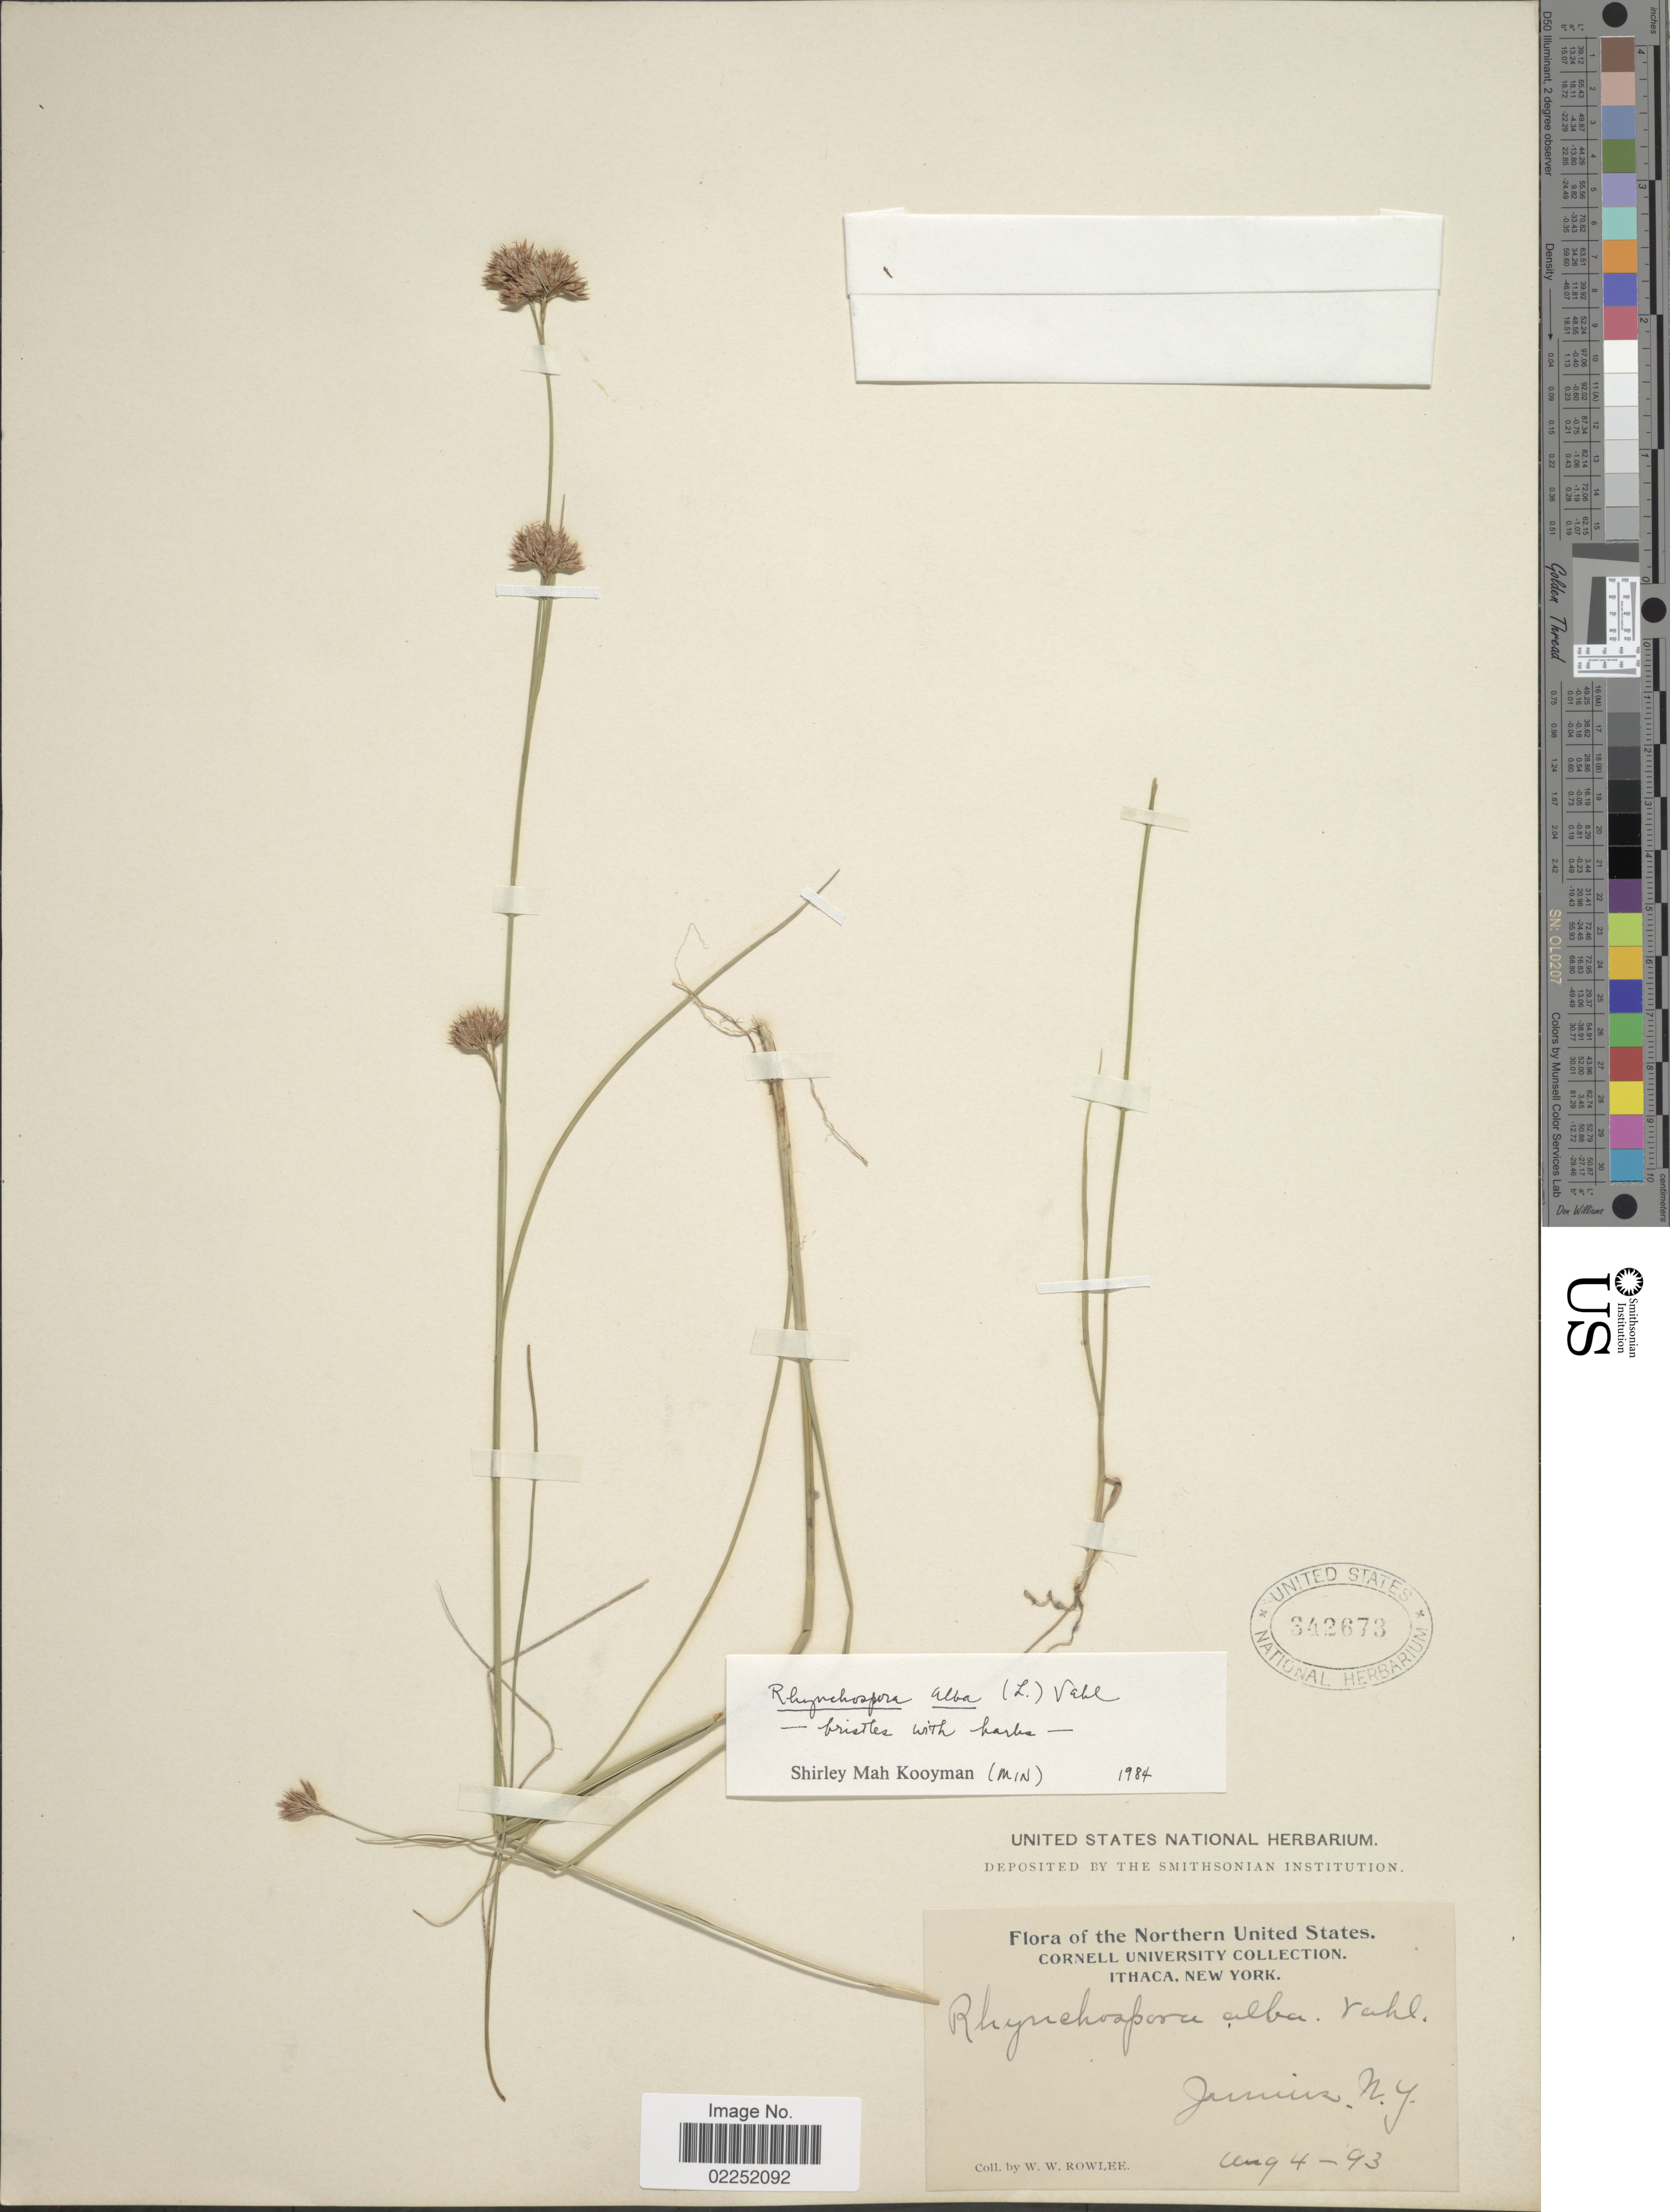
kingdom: Plantae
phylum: Tracheophyta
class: Liliopsida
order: Poales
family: Cyperaceae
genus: Rhynchospora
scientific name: Rhynchospora alba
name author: (L.) Vahl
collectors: W. W. Rowlee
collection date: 1893-08-04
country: United States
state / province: New York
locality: The Northern United States, Junius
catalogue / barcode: US 342673